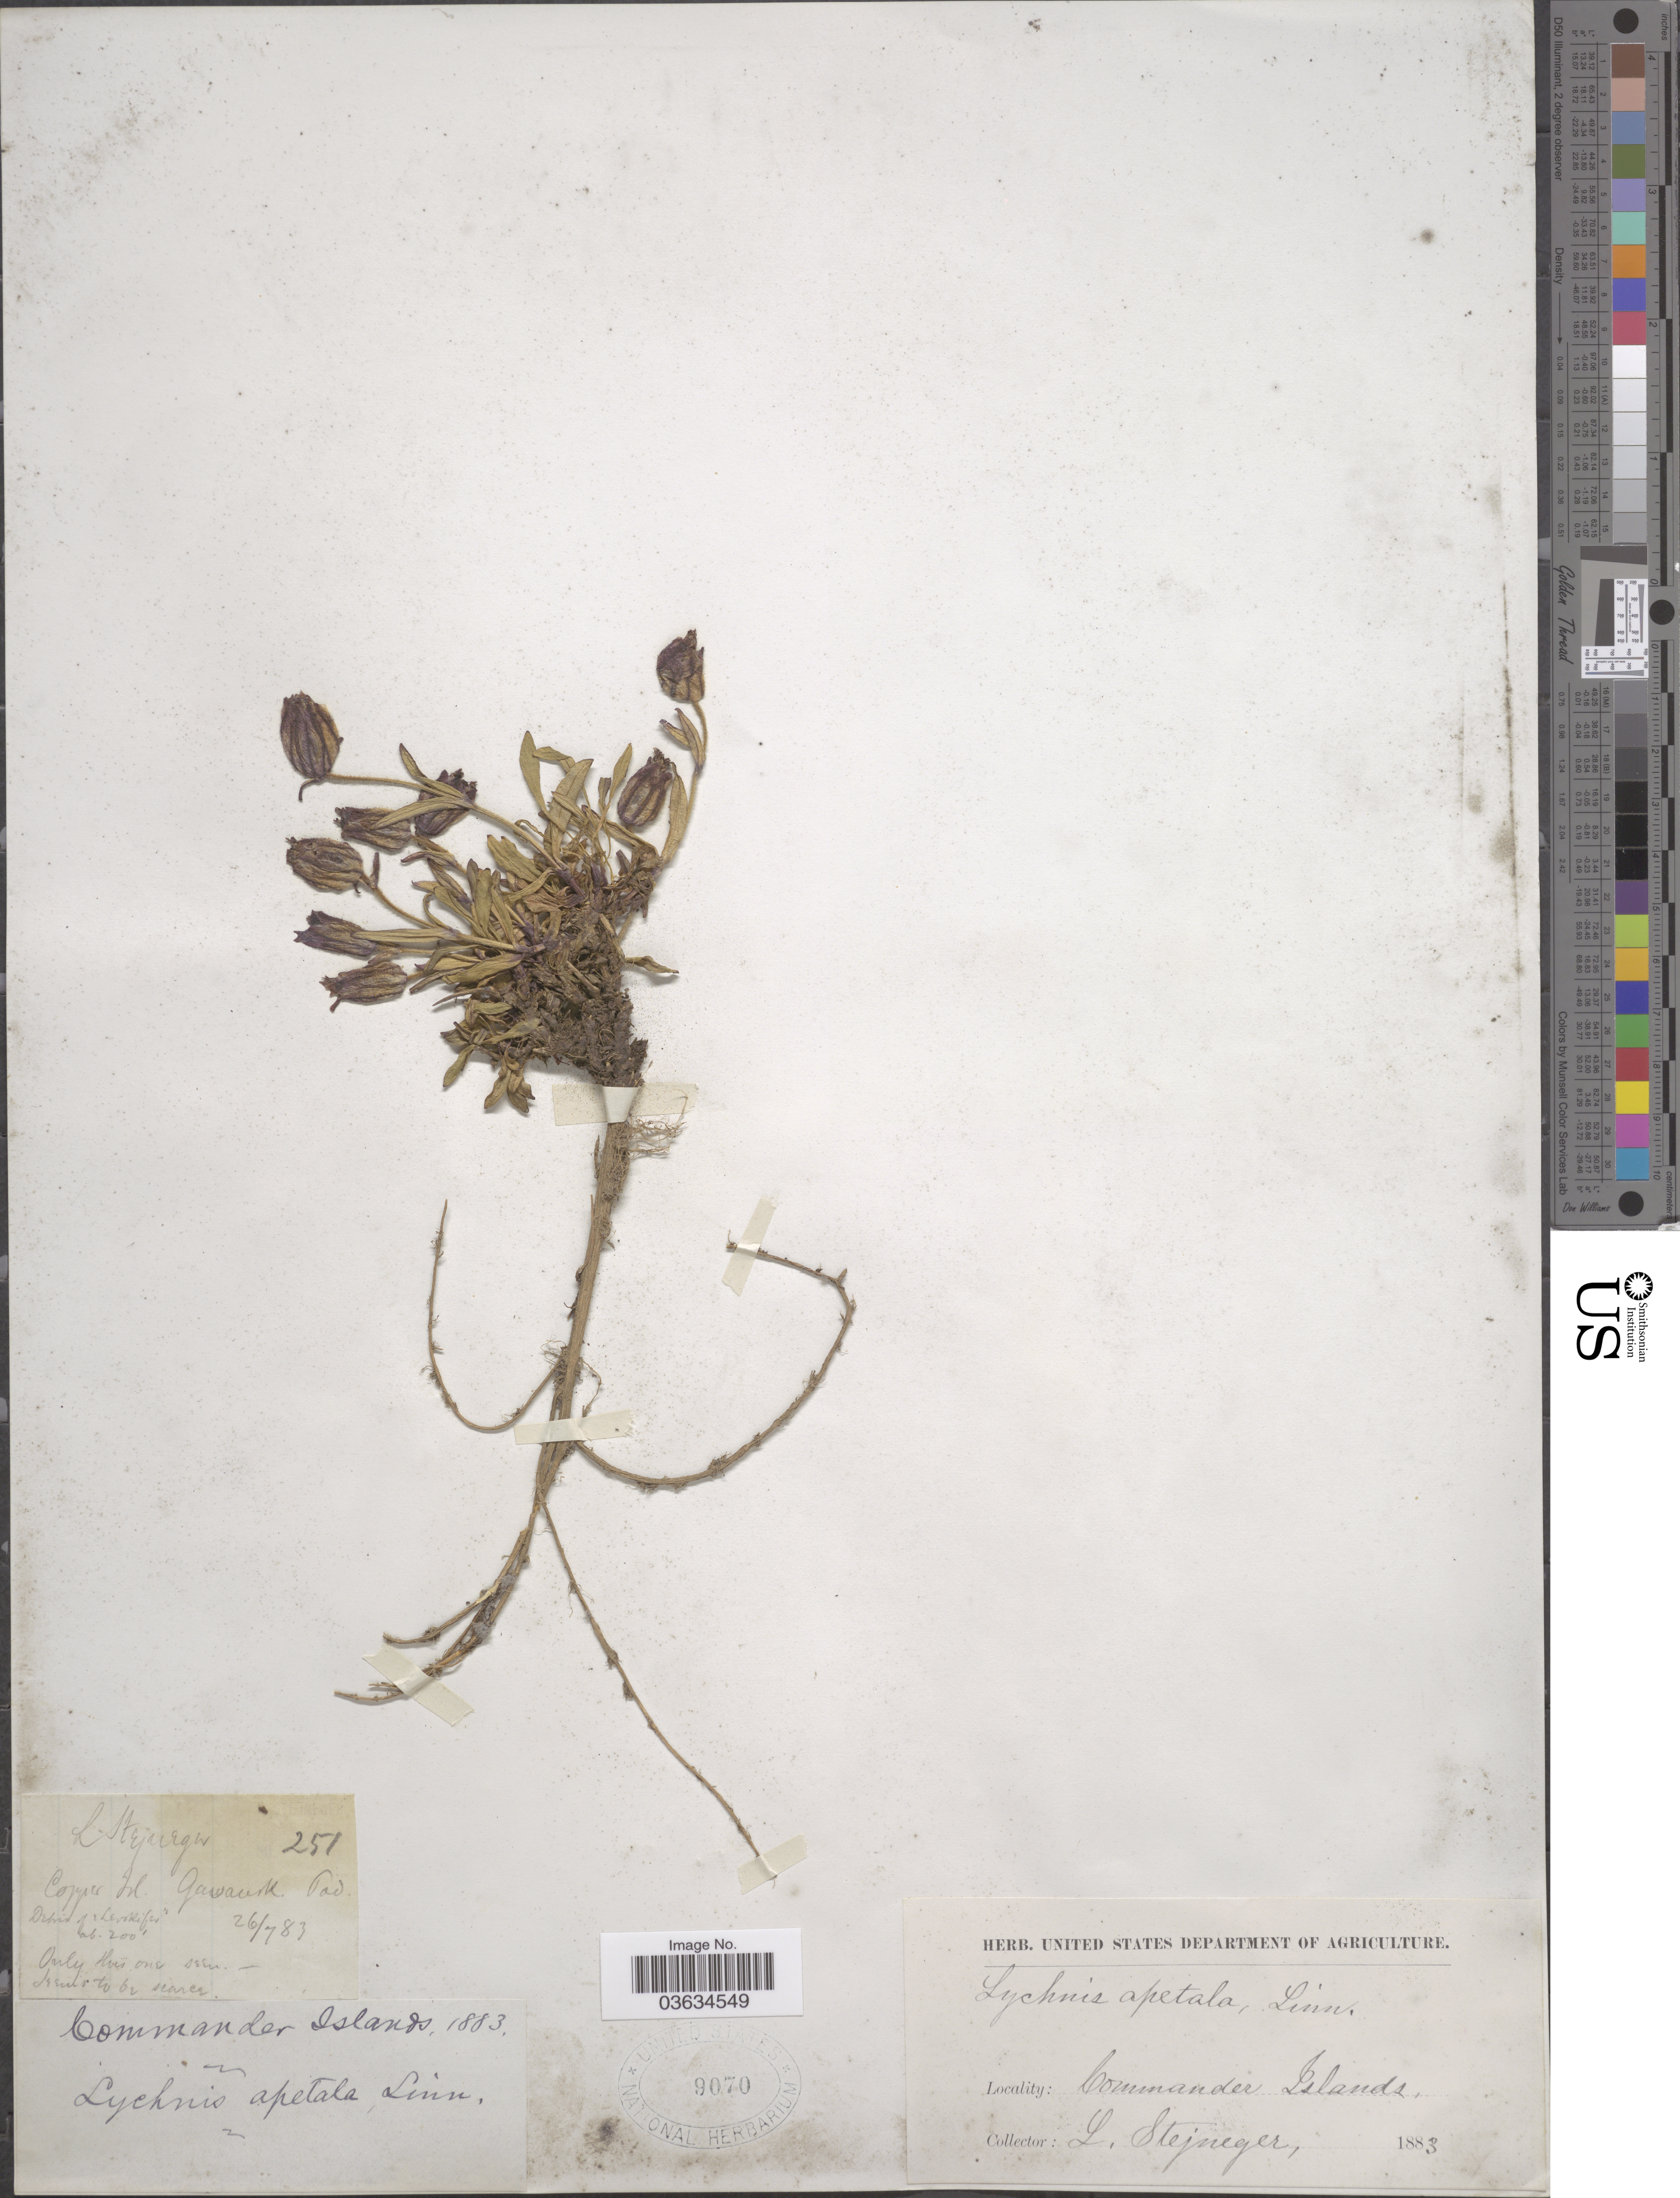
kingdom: Plantae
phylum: Tracheophyta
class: Magnoliopsida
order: Caryophyllales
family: Caryophyllaceae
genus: Silene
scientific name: Silene uralensis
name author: (Rupr.) Bocquet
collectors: L. Stejneger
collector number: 251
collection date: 1883-07-26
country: Russian Federation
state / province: Kamchatka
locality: Copper Isl. Commander Islands.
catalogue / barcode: US 9070